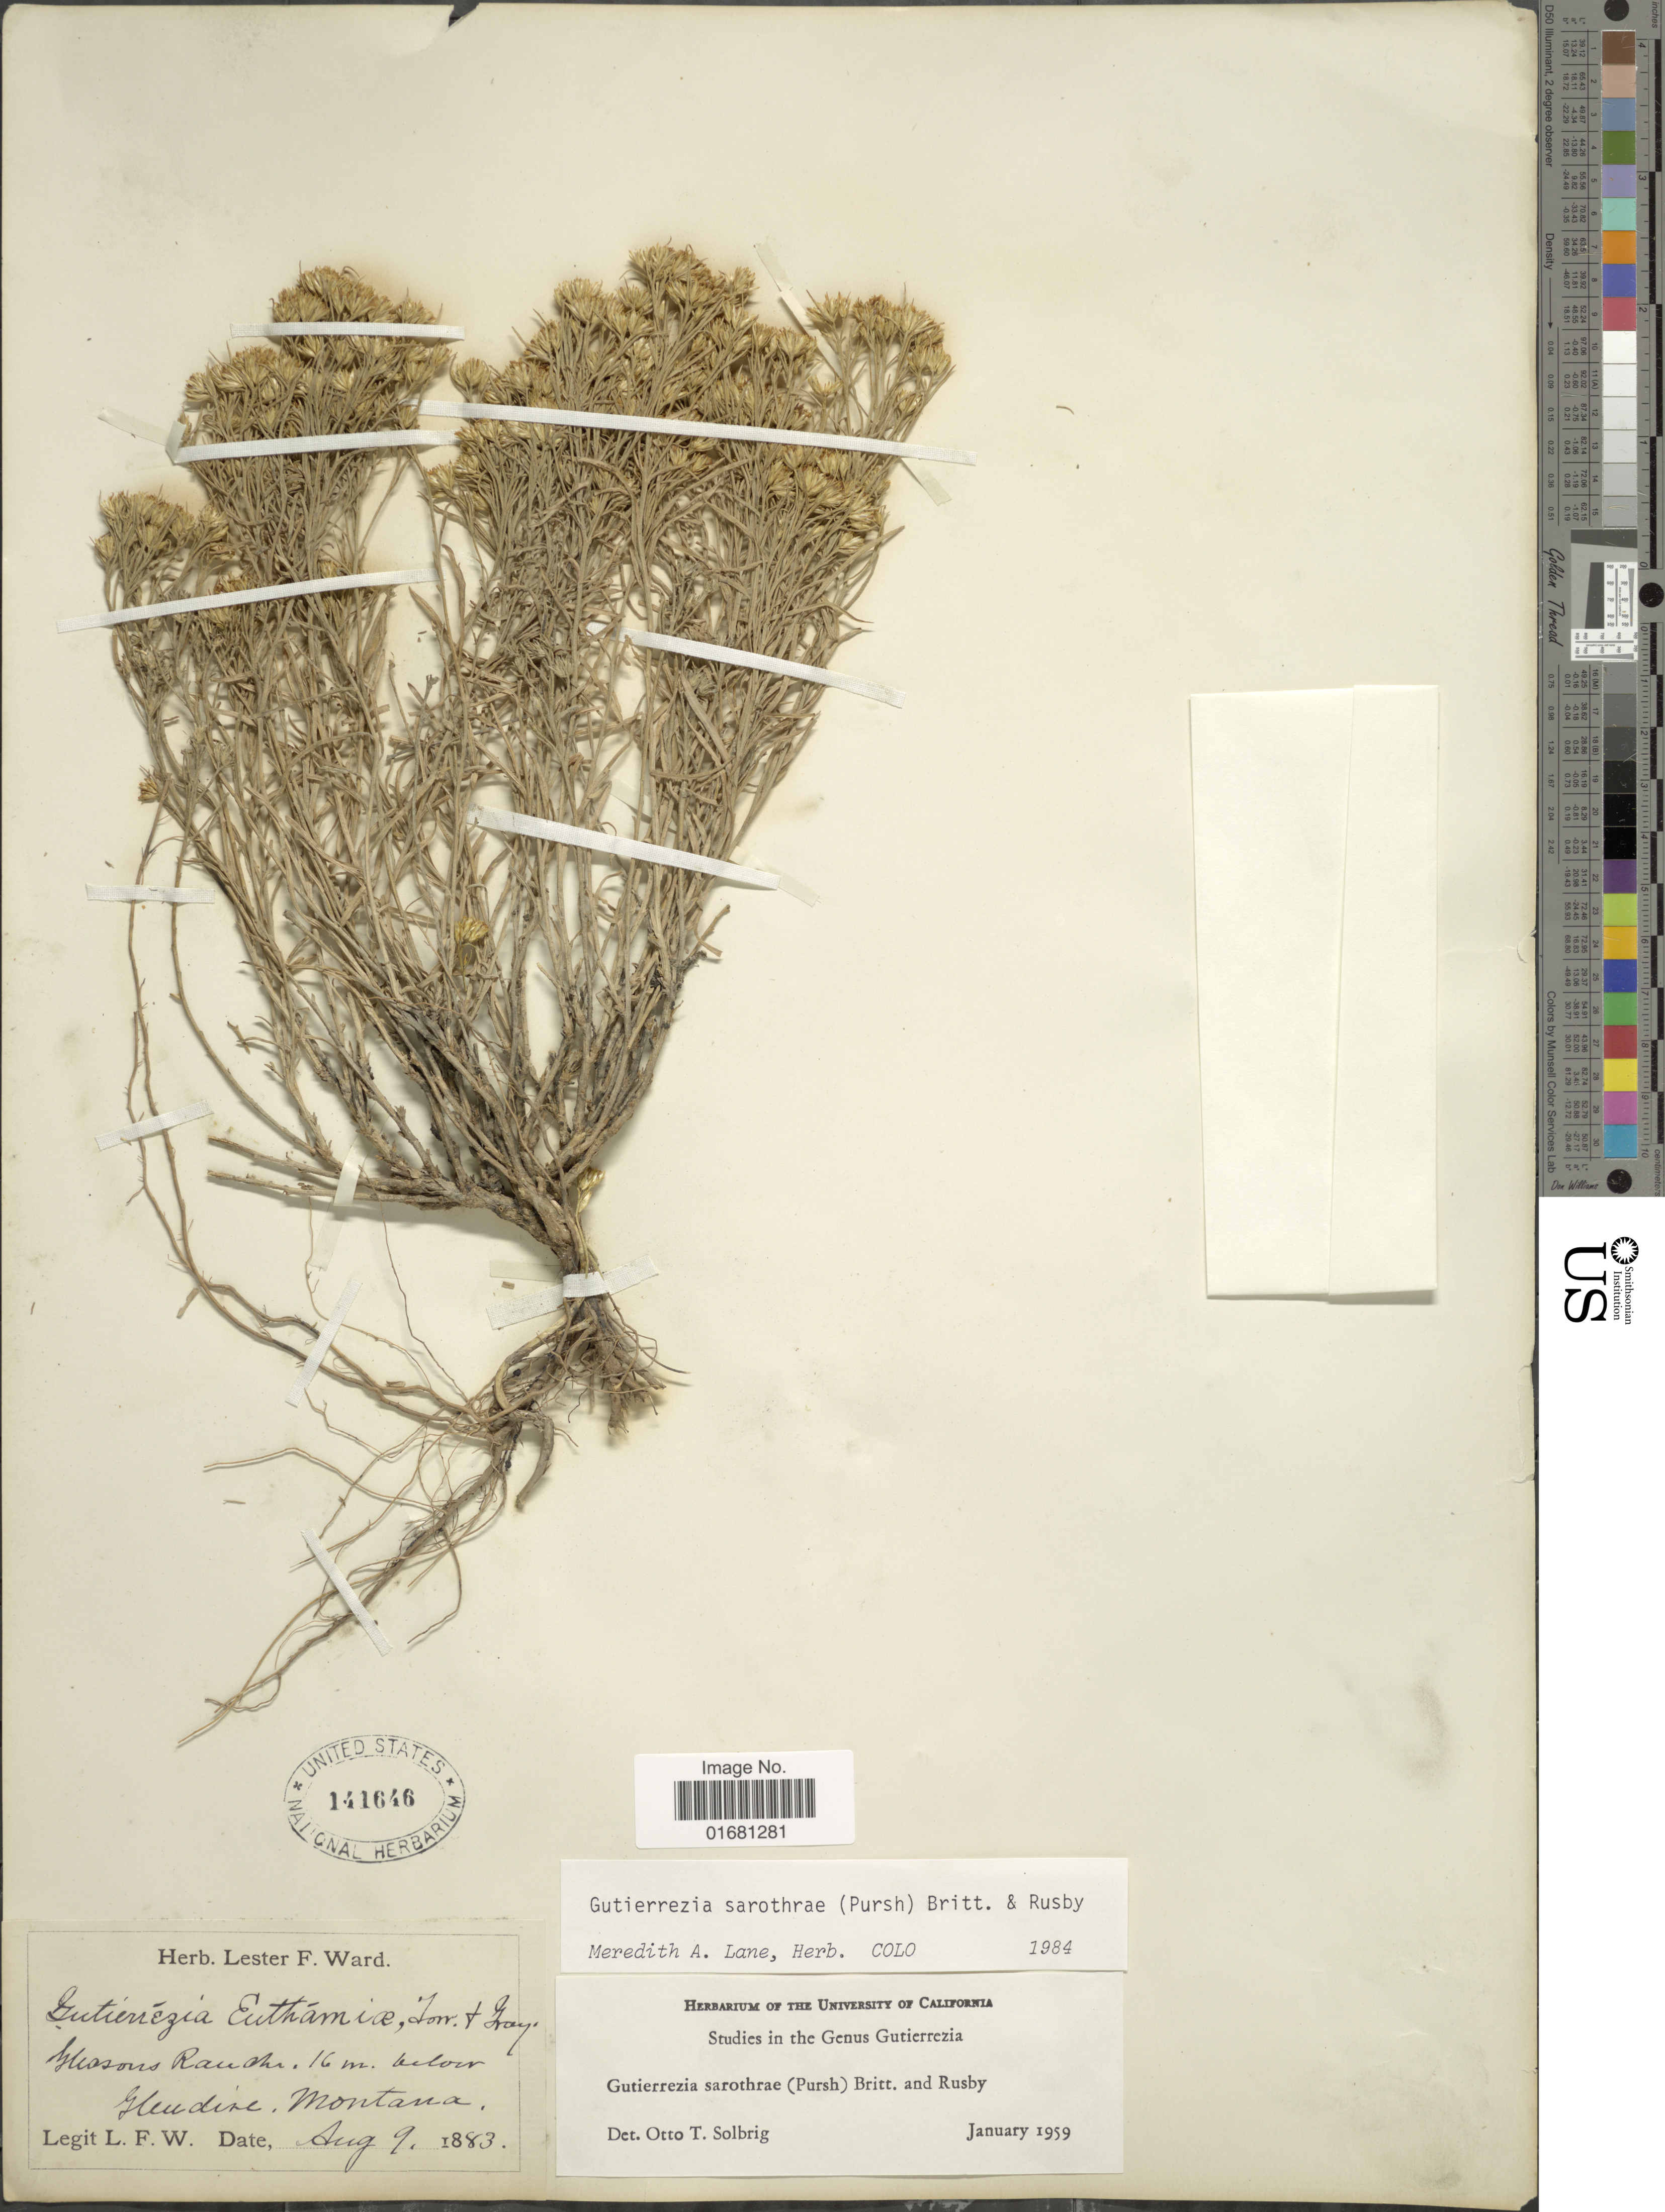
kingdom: Plantae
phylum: Tracheophyta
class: Magnoliopsida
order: Asterales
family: Asteraceae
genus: Gutierrezia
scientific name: Gutierrezia sarothrae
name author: (Pursh) Britton & Rusby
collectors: L. F. Ward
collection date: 1883-08-09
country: United States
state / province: Montana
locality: Heason Ranch, 16 m. Velour, Hendine, Montana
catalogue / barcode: US 141646